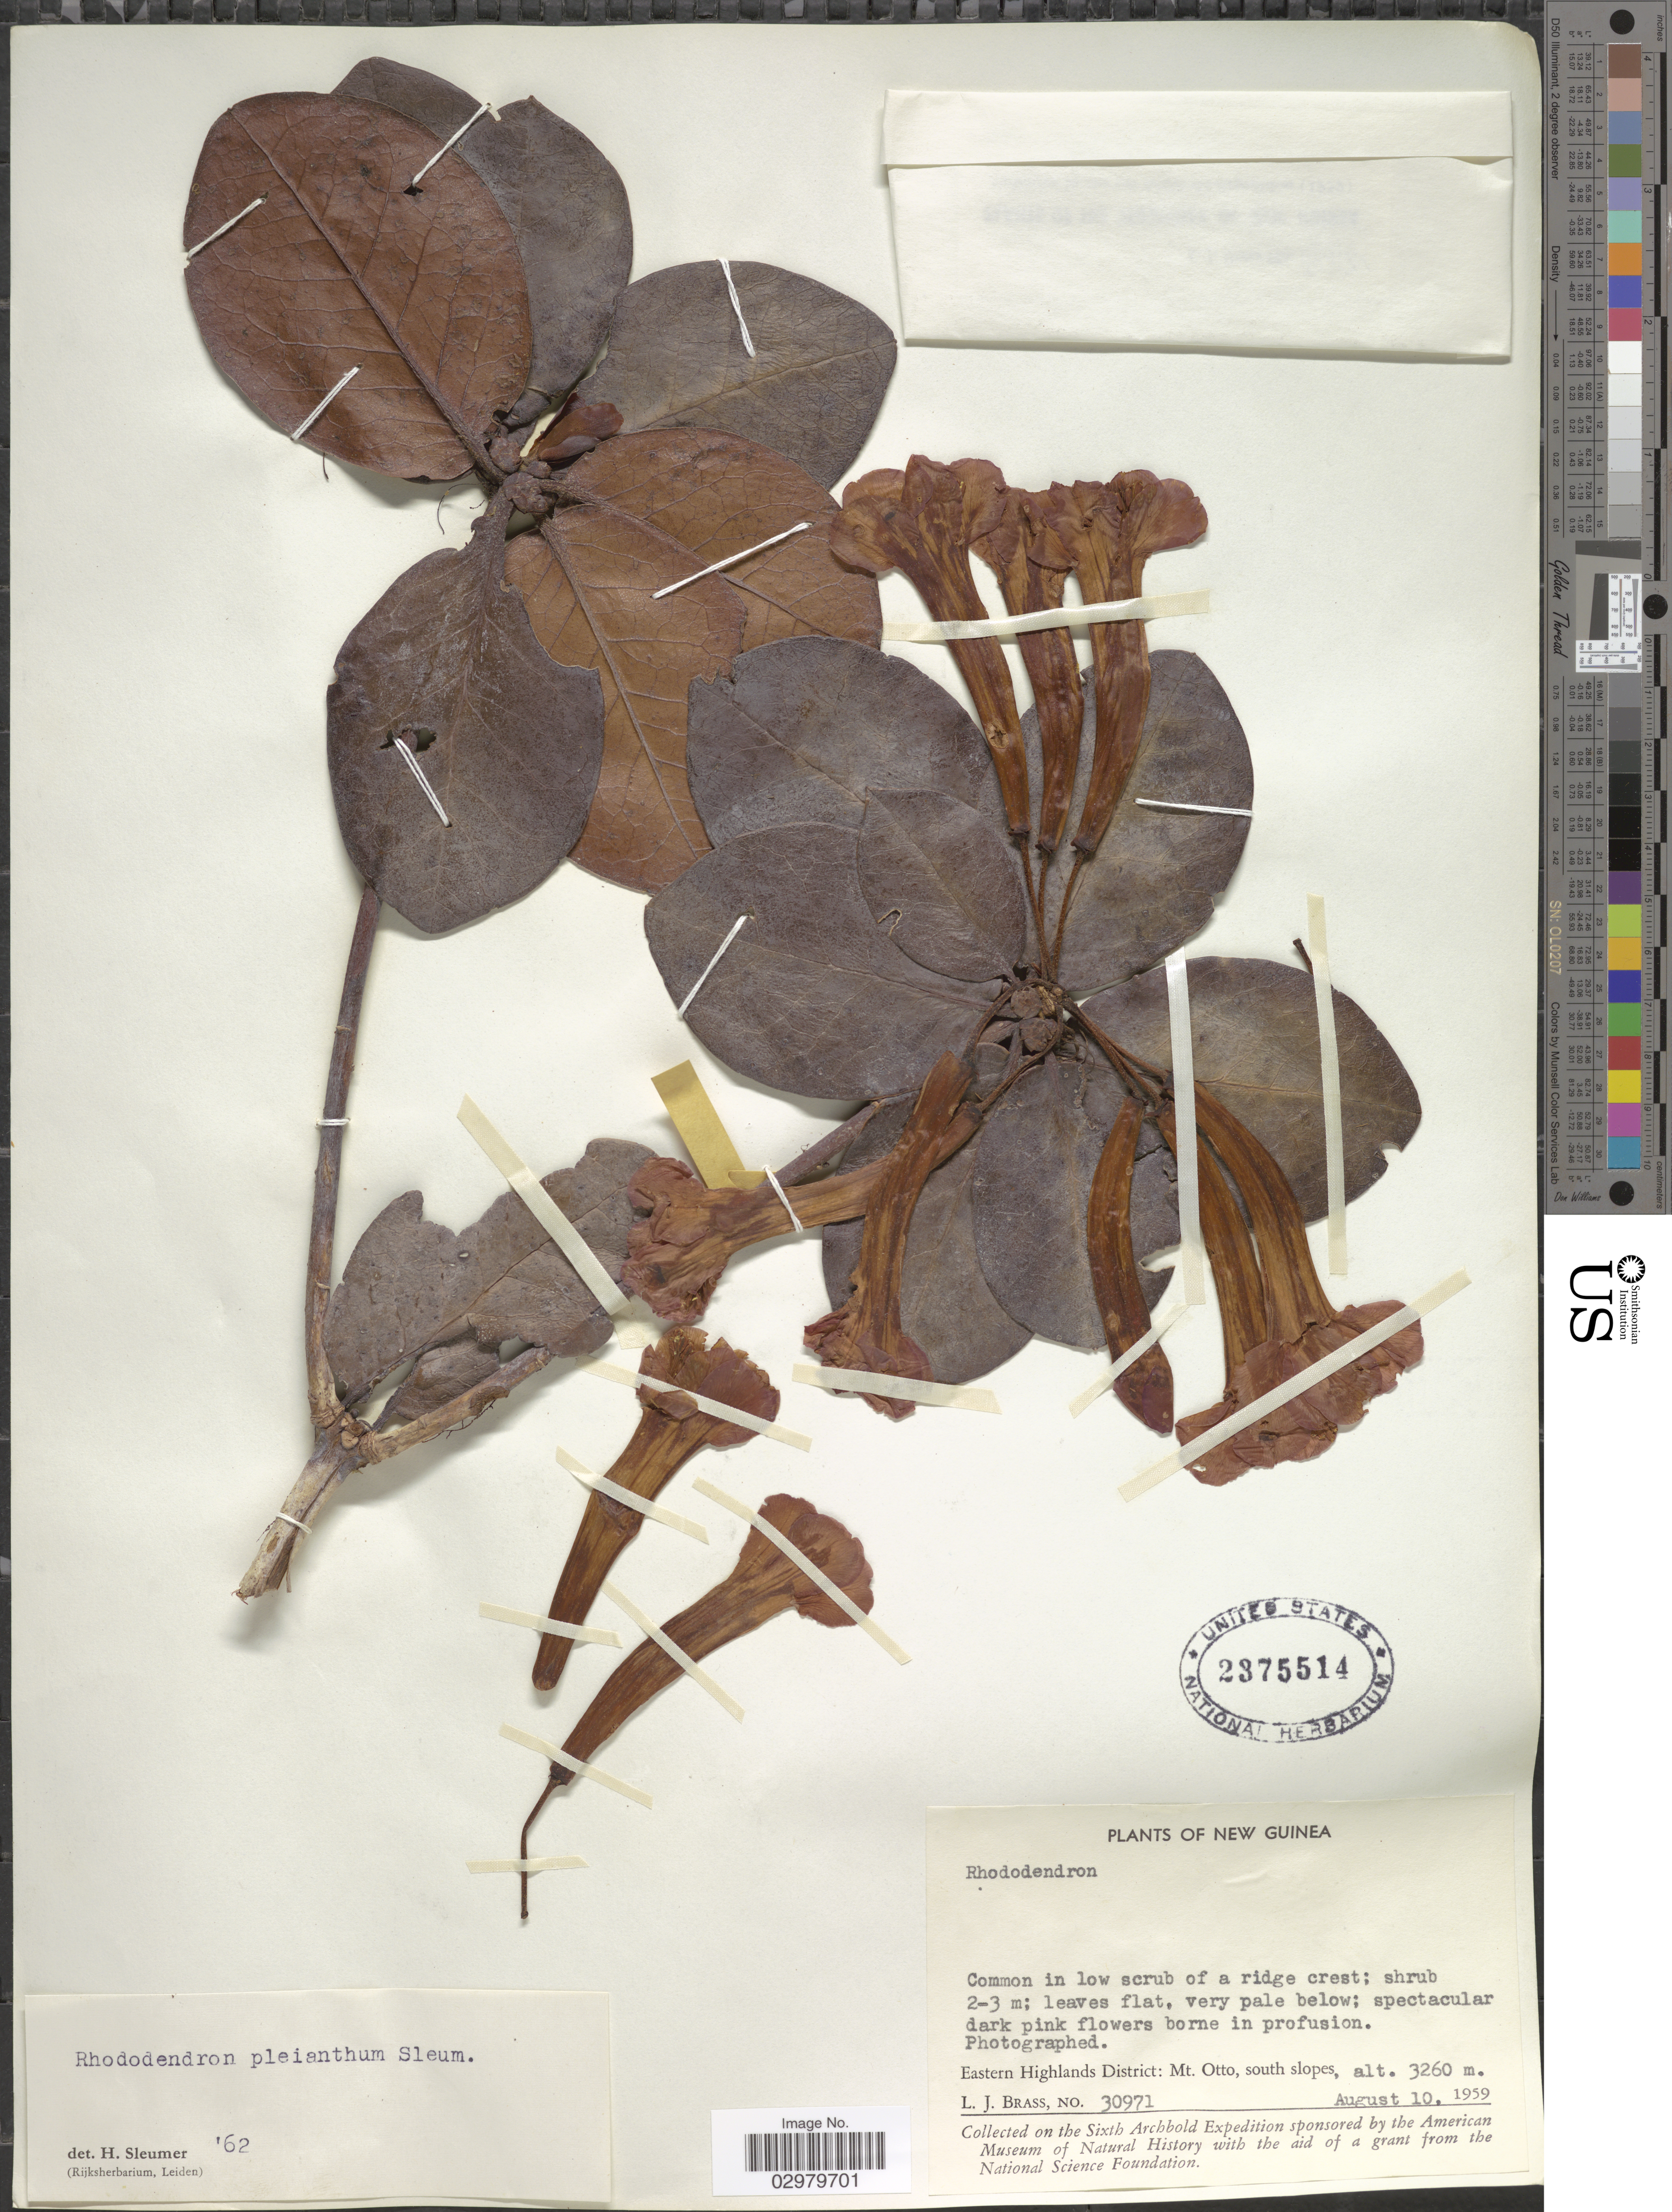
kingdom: Plantae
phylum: Tracheophyta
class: Magnoliopsida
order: Ericales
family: Ericaceae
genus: Rhododendron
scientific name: Rhododendron pleianthum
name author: Sleumer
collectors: L. J. Brass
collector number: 30971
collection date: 1959-08-10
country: Papua New Guinea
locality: New Guinea. Eastern Highlands District: Mt. Otto, south slopes.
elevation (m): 3260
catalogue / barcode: US 2375514